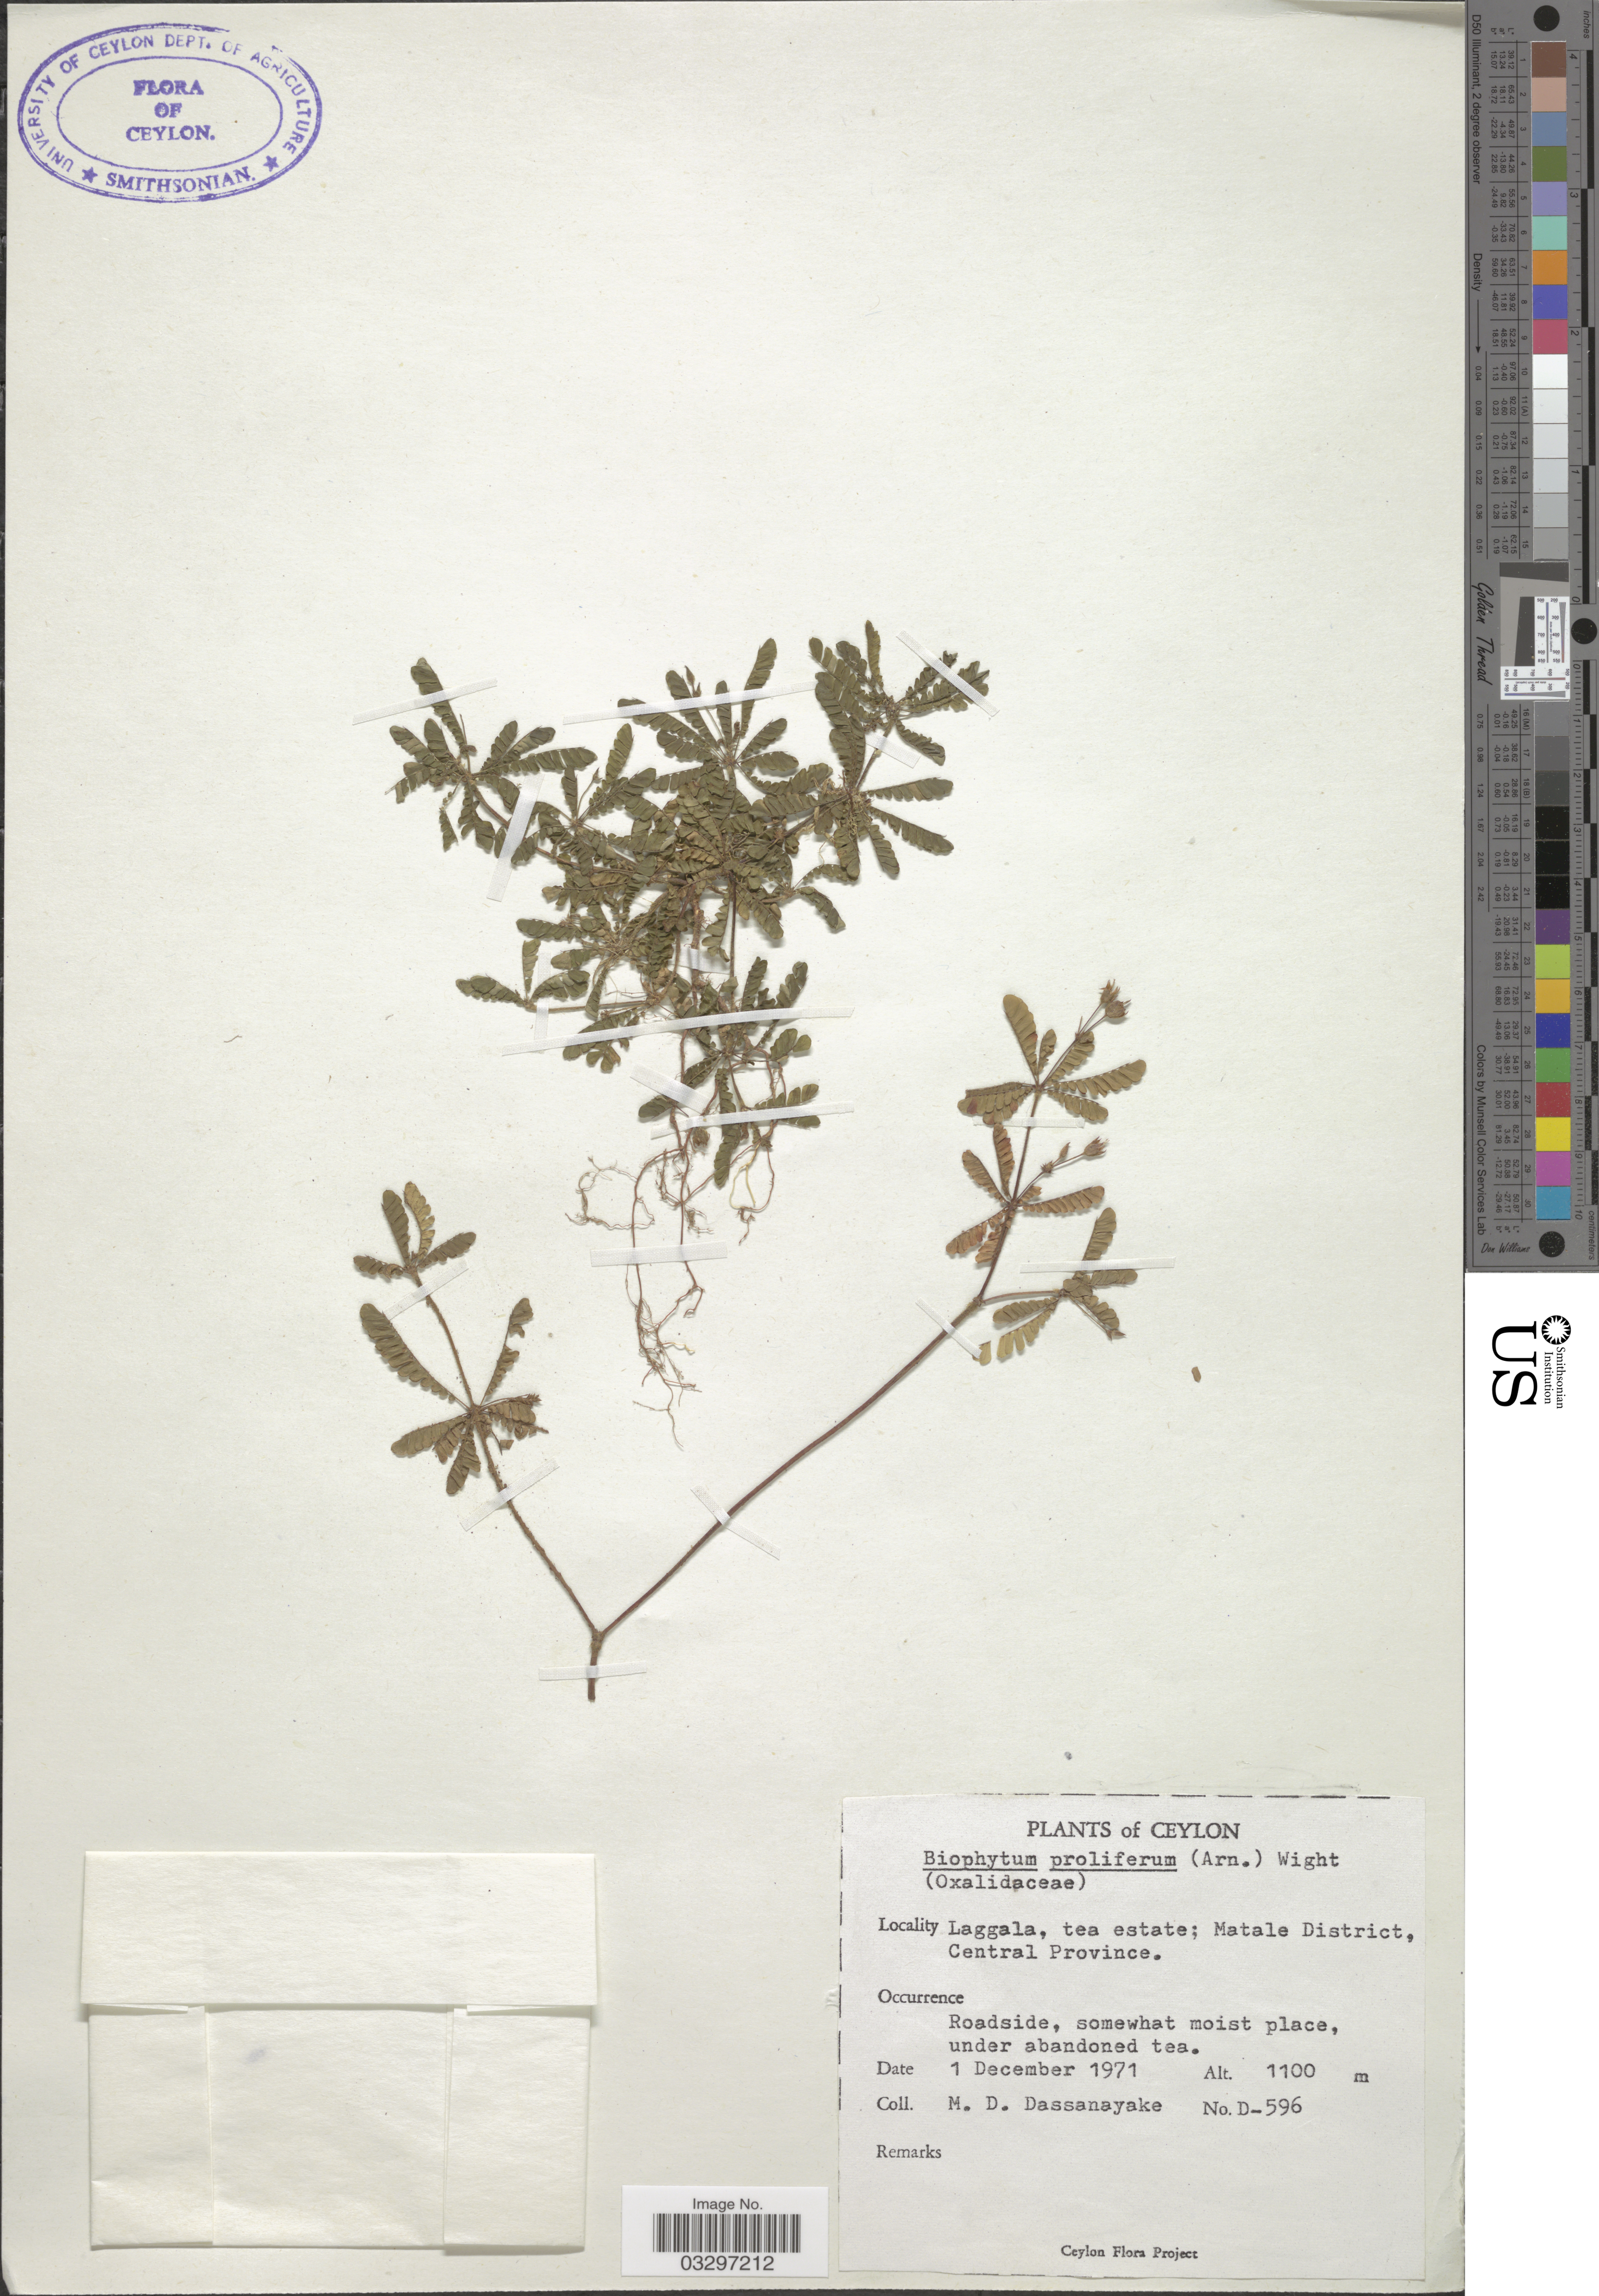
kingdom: Plantae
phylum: Tracheophyta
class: Magnoliopsida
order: Oxalidales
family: Oxalidaceae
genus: Biophytum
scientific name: Biophytum proliferum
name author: (Arn.) Wight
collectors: M. D. Dassanayake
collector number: D-596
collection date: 1971-12-01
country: Sri Lanka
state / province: Central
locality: Ceylon. Laggala, tea estate; Matale District.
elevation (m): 1100